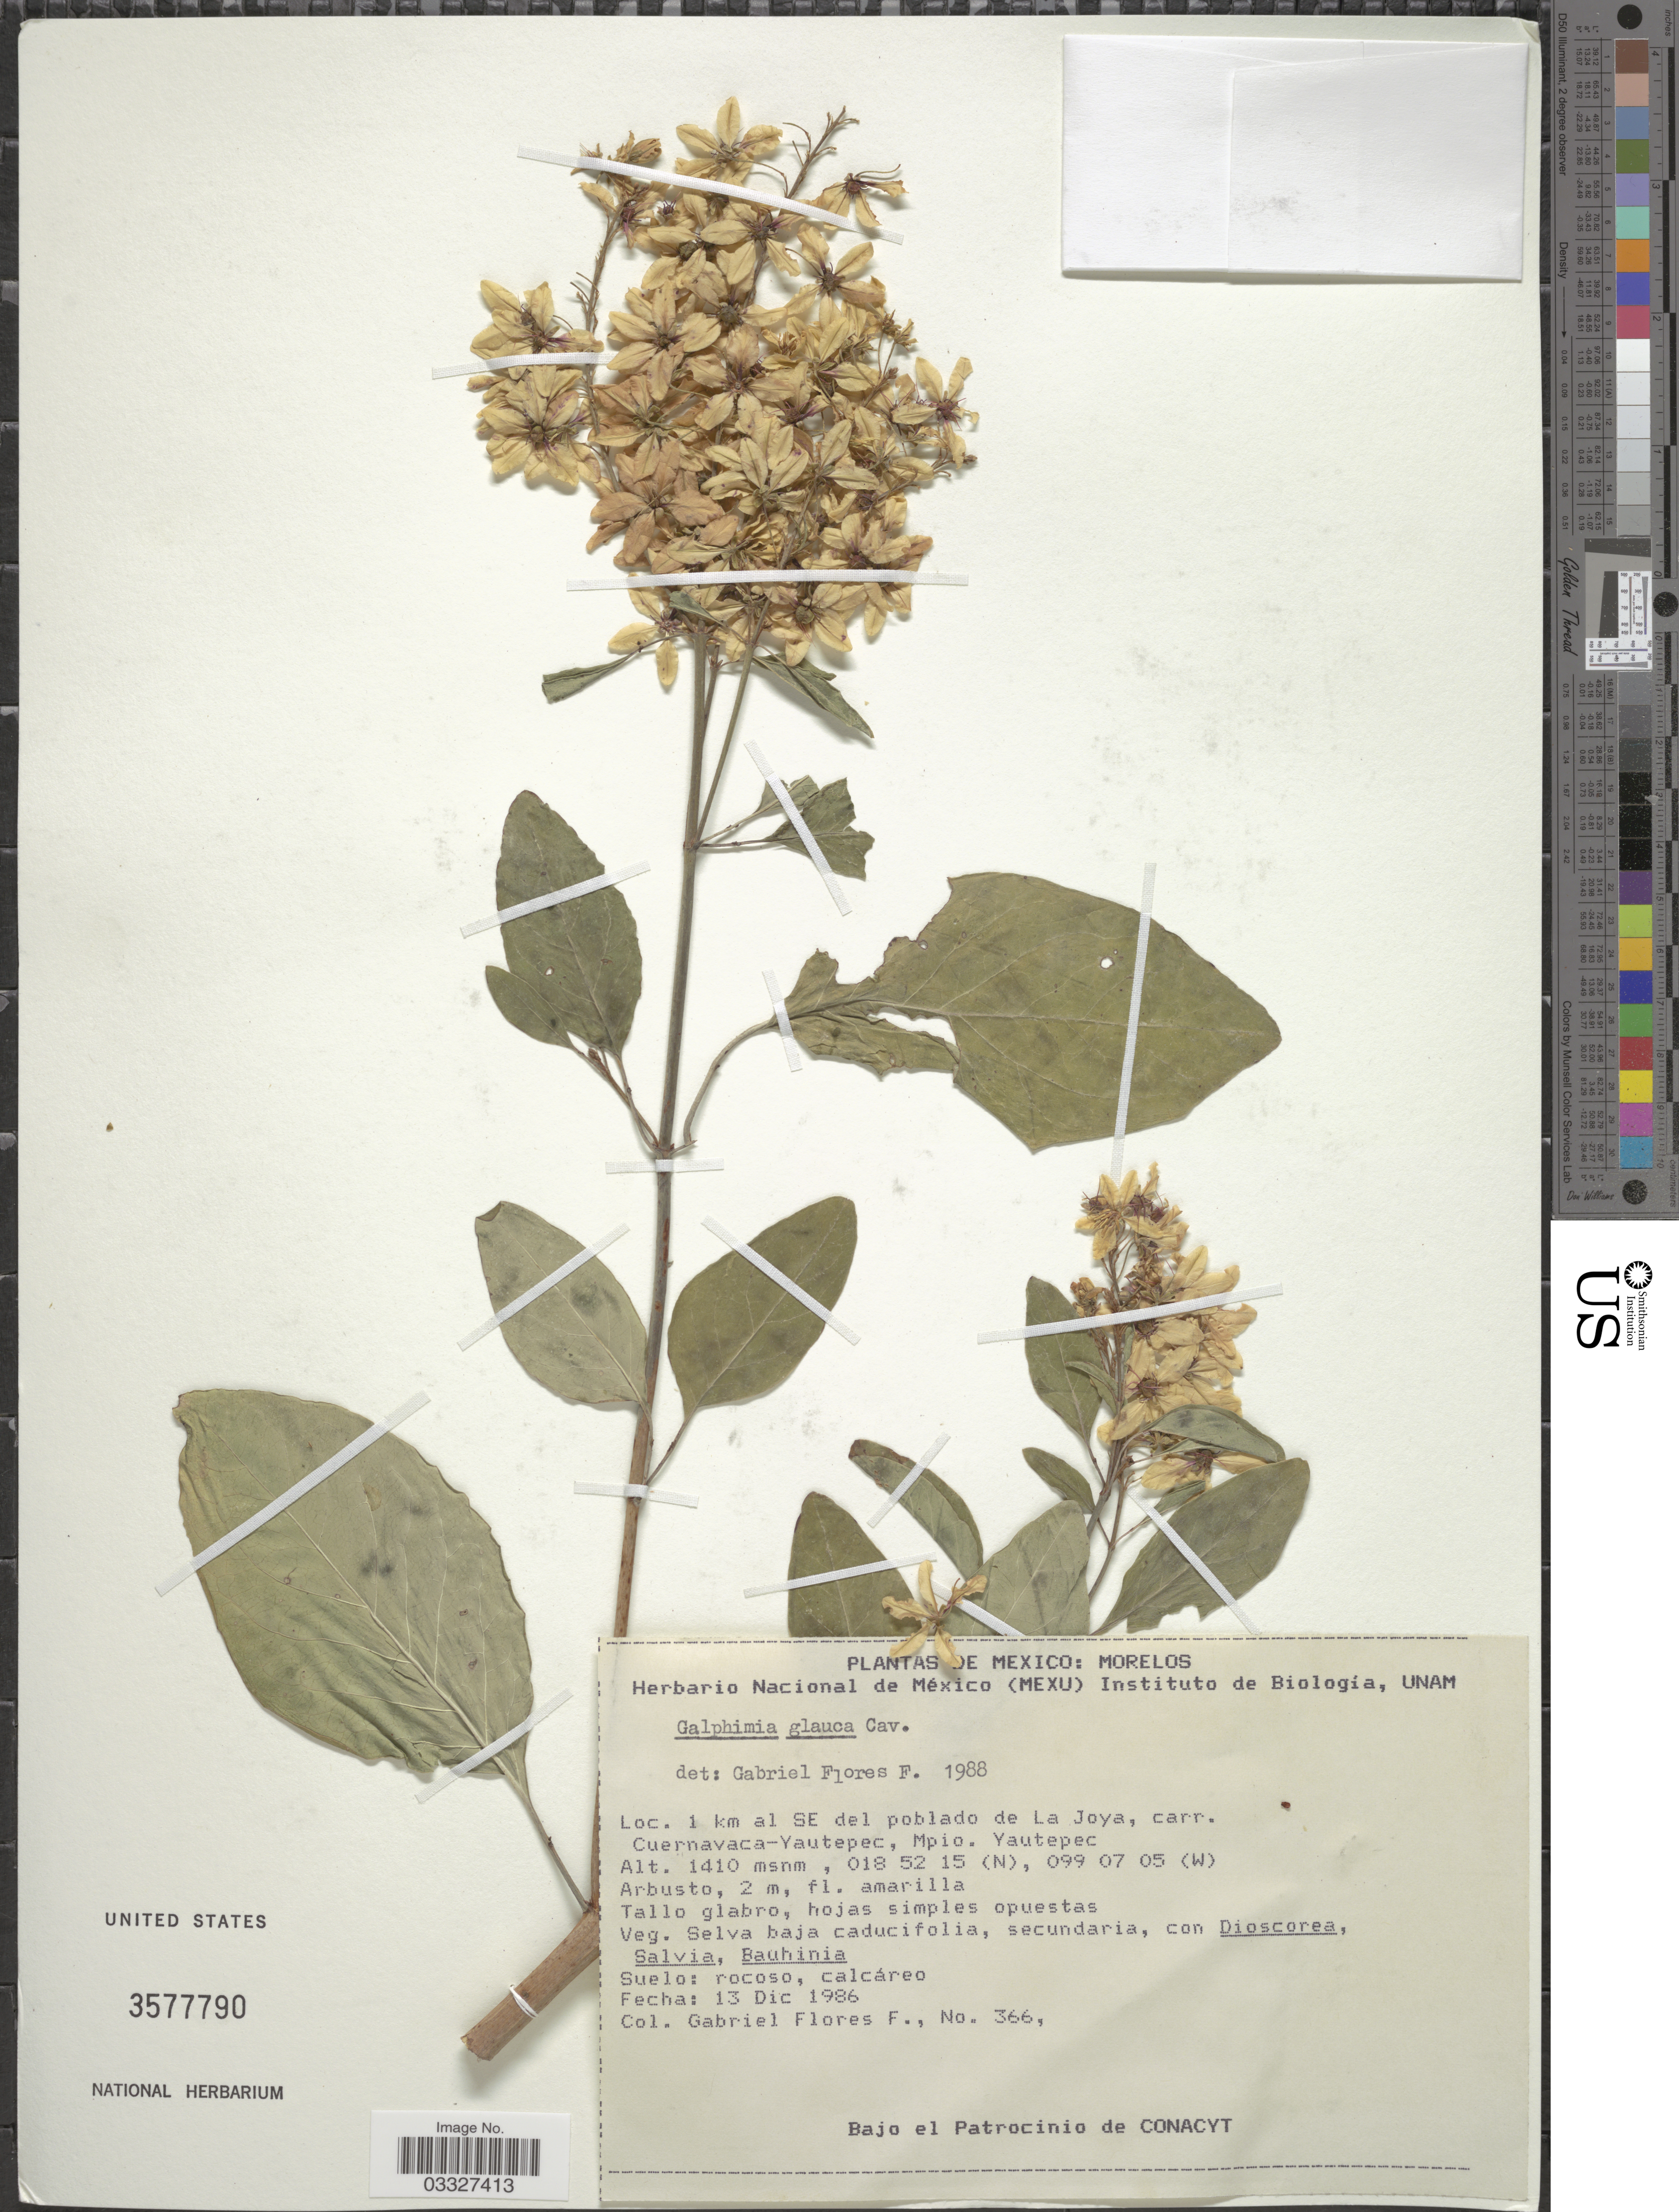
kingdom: Plantae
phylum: Tracheophyta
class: Magnoliopsida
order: Malpighiales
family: Malpighiaceae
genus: Galphimia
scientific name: Galphimia glauca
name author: Cav.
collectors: G. Flores F.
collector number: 366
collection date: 1986-12-13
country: Mexico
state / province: Morelos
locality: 1 km al SE del poblado de La Joya, carr. Cuernavaca-Yautepec, Mpio. Yautepec.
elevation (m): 1410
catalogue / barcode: US 3577790